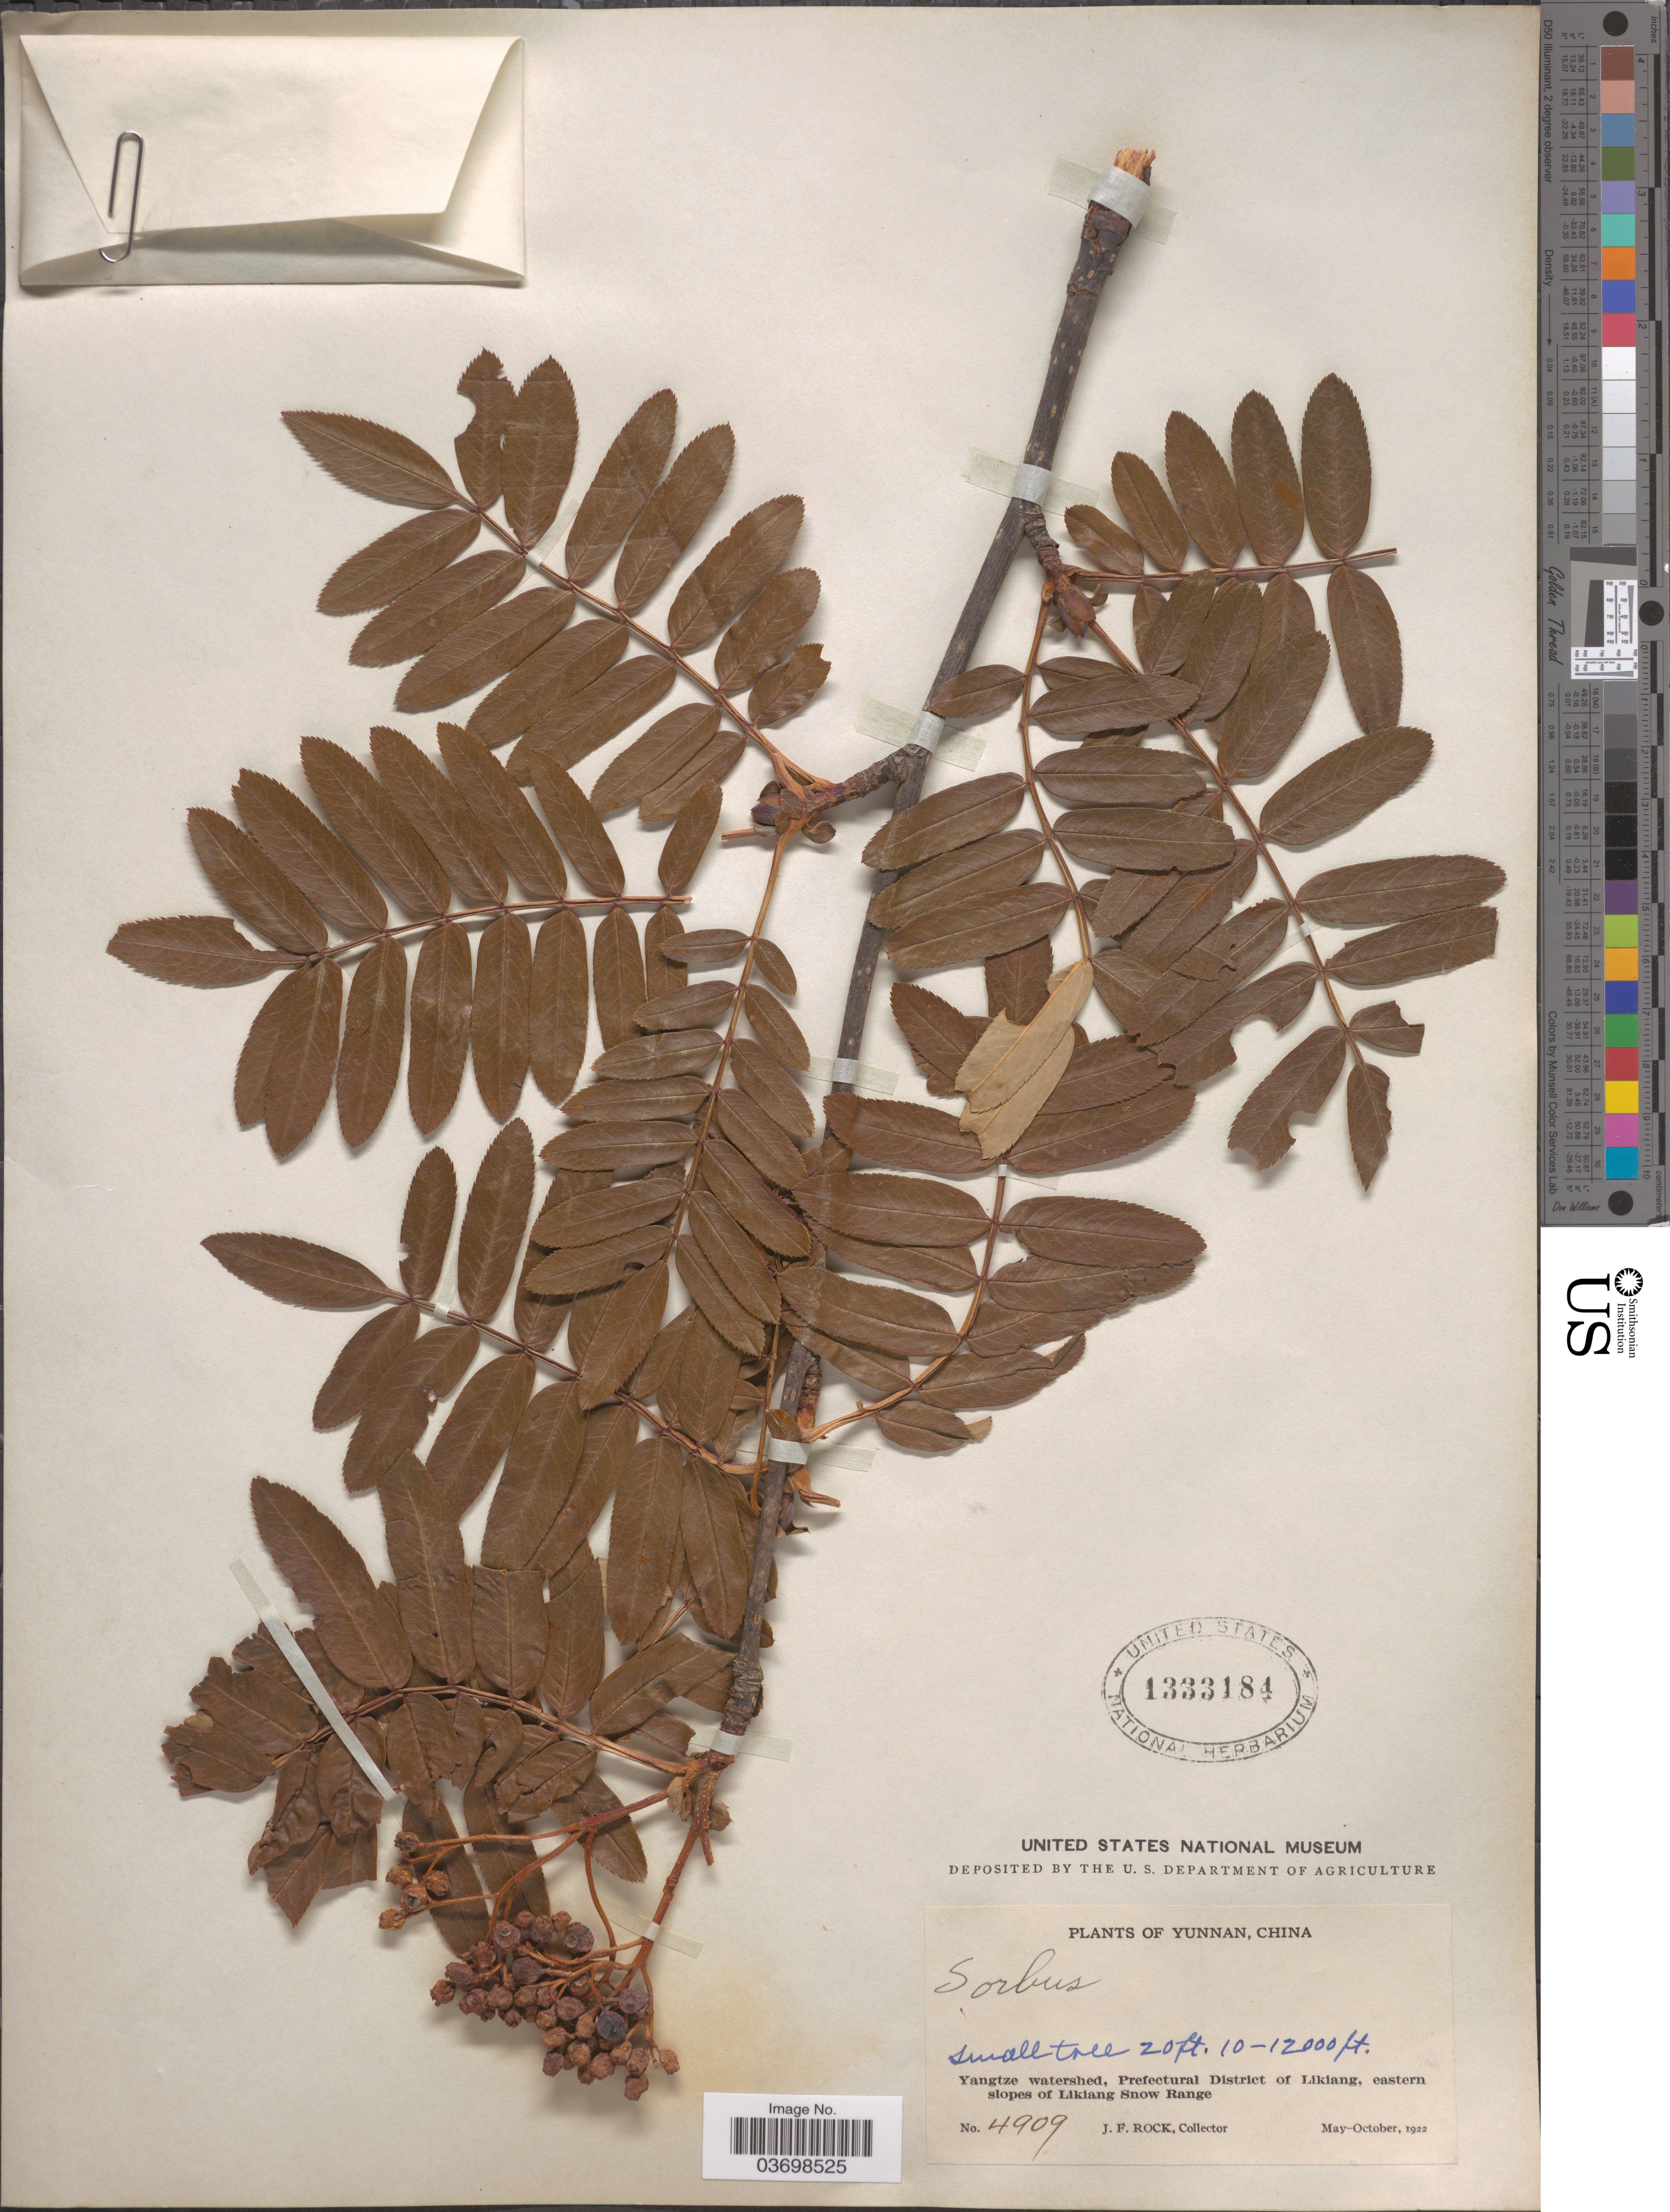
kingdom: Plantae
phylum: Tracheophyta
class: Magnoliopsida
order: Rosales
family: Rosaceae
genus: Sorbus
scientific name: Sorbus sp.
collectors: J. Rock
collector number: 4909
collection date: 1922-05/1922-10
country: China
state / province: Yunnan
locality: Yangtze watershed, Prefectural District of Likiang, eastern slopes of Likiang Snow Range.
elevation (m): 3048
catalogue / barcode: US 1333184